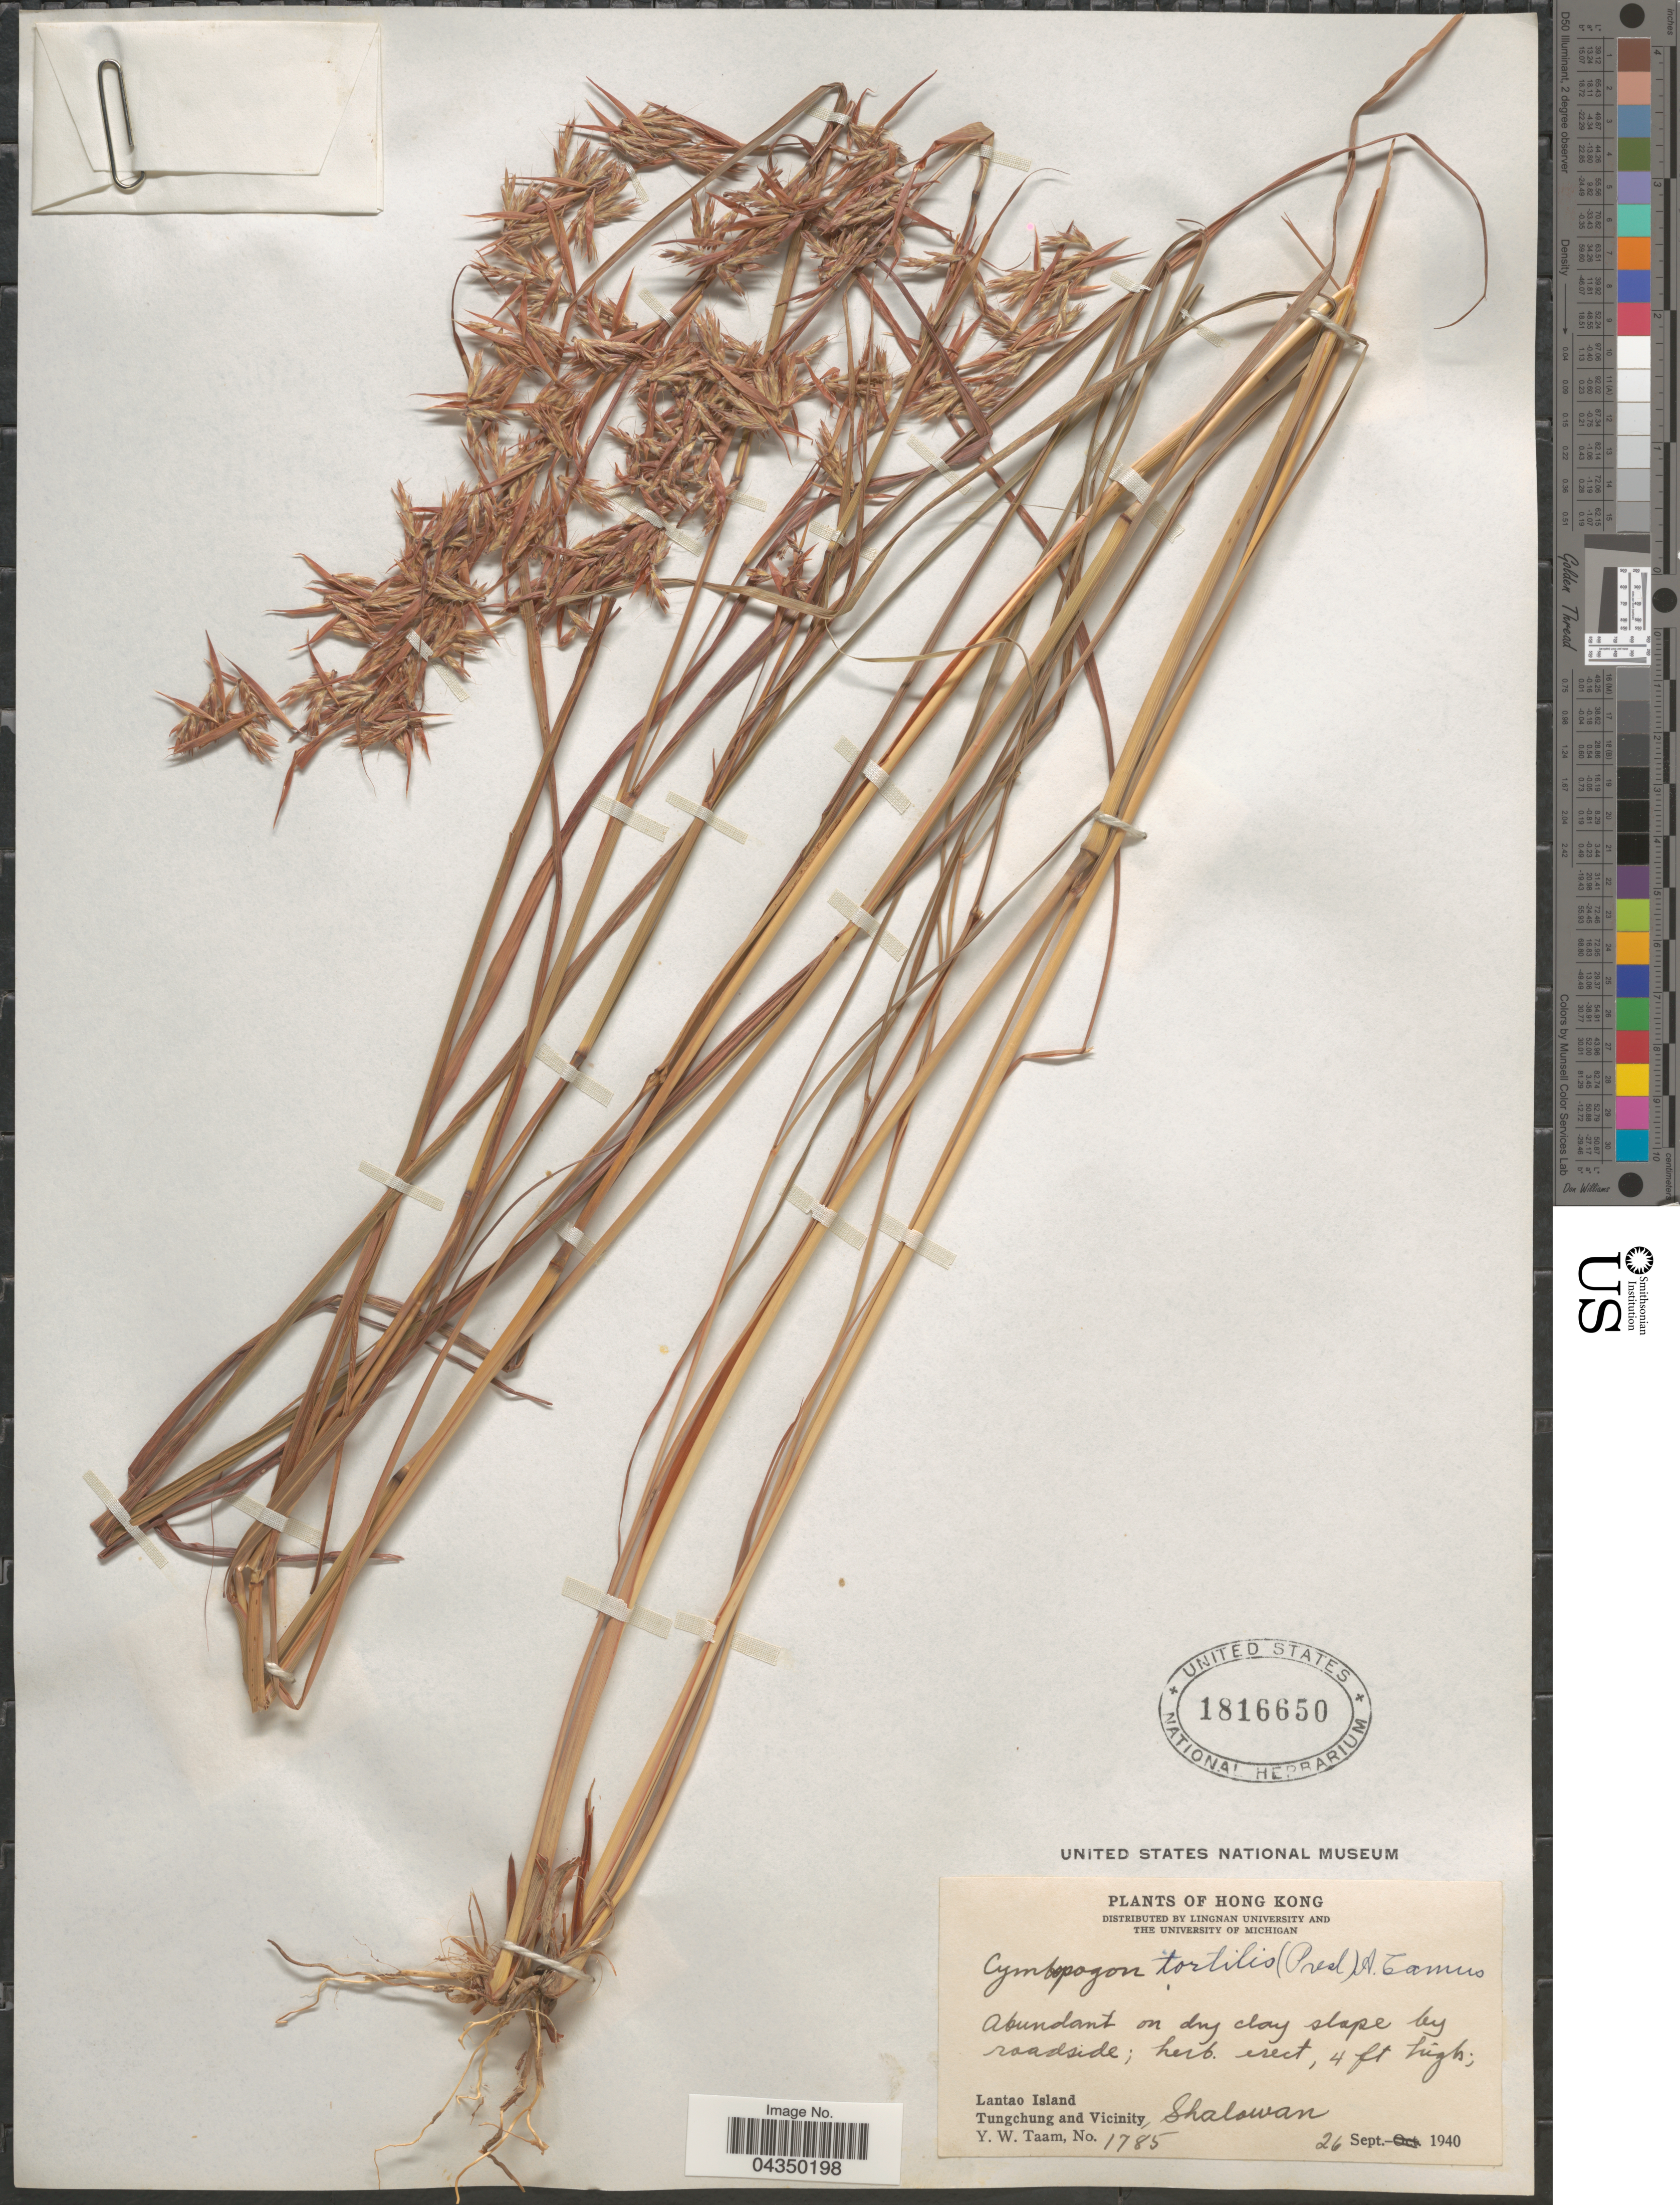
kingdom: Plantae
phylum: Tracheophyta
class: Liliopsida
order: Poales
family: Poaceae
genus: Cymbopogon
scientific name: Cymbopogon tortilis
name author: (J. Presl) A. Camus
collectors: Y. W. Taam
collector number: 1785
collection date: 1940-09-26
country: China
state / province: Hong Kong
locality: Abundant on dry clay slope by roadside. Lantao Island. Tungchung and Vicinity Shalowan.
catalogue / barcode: US 1816650